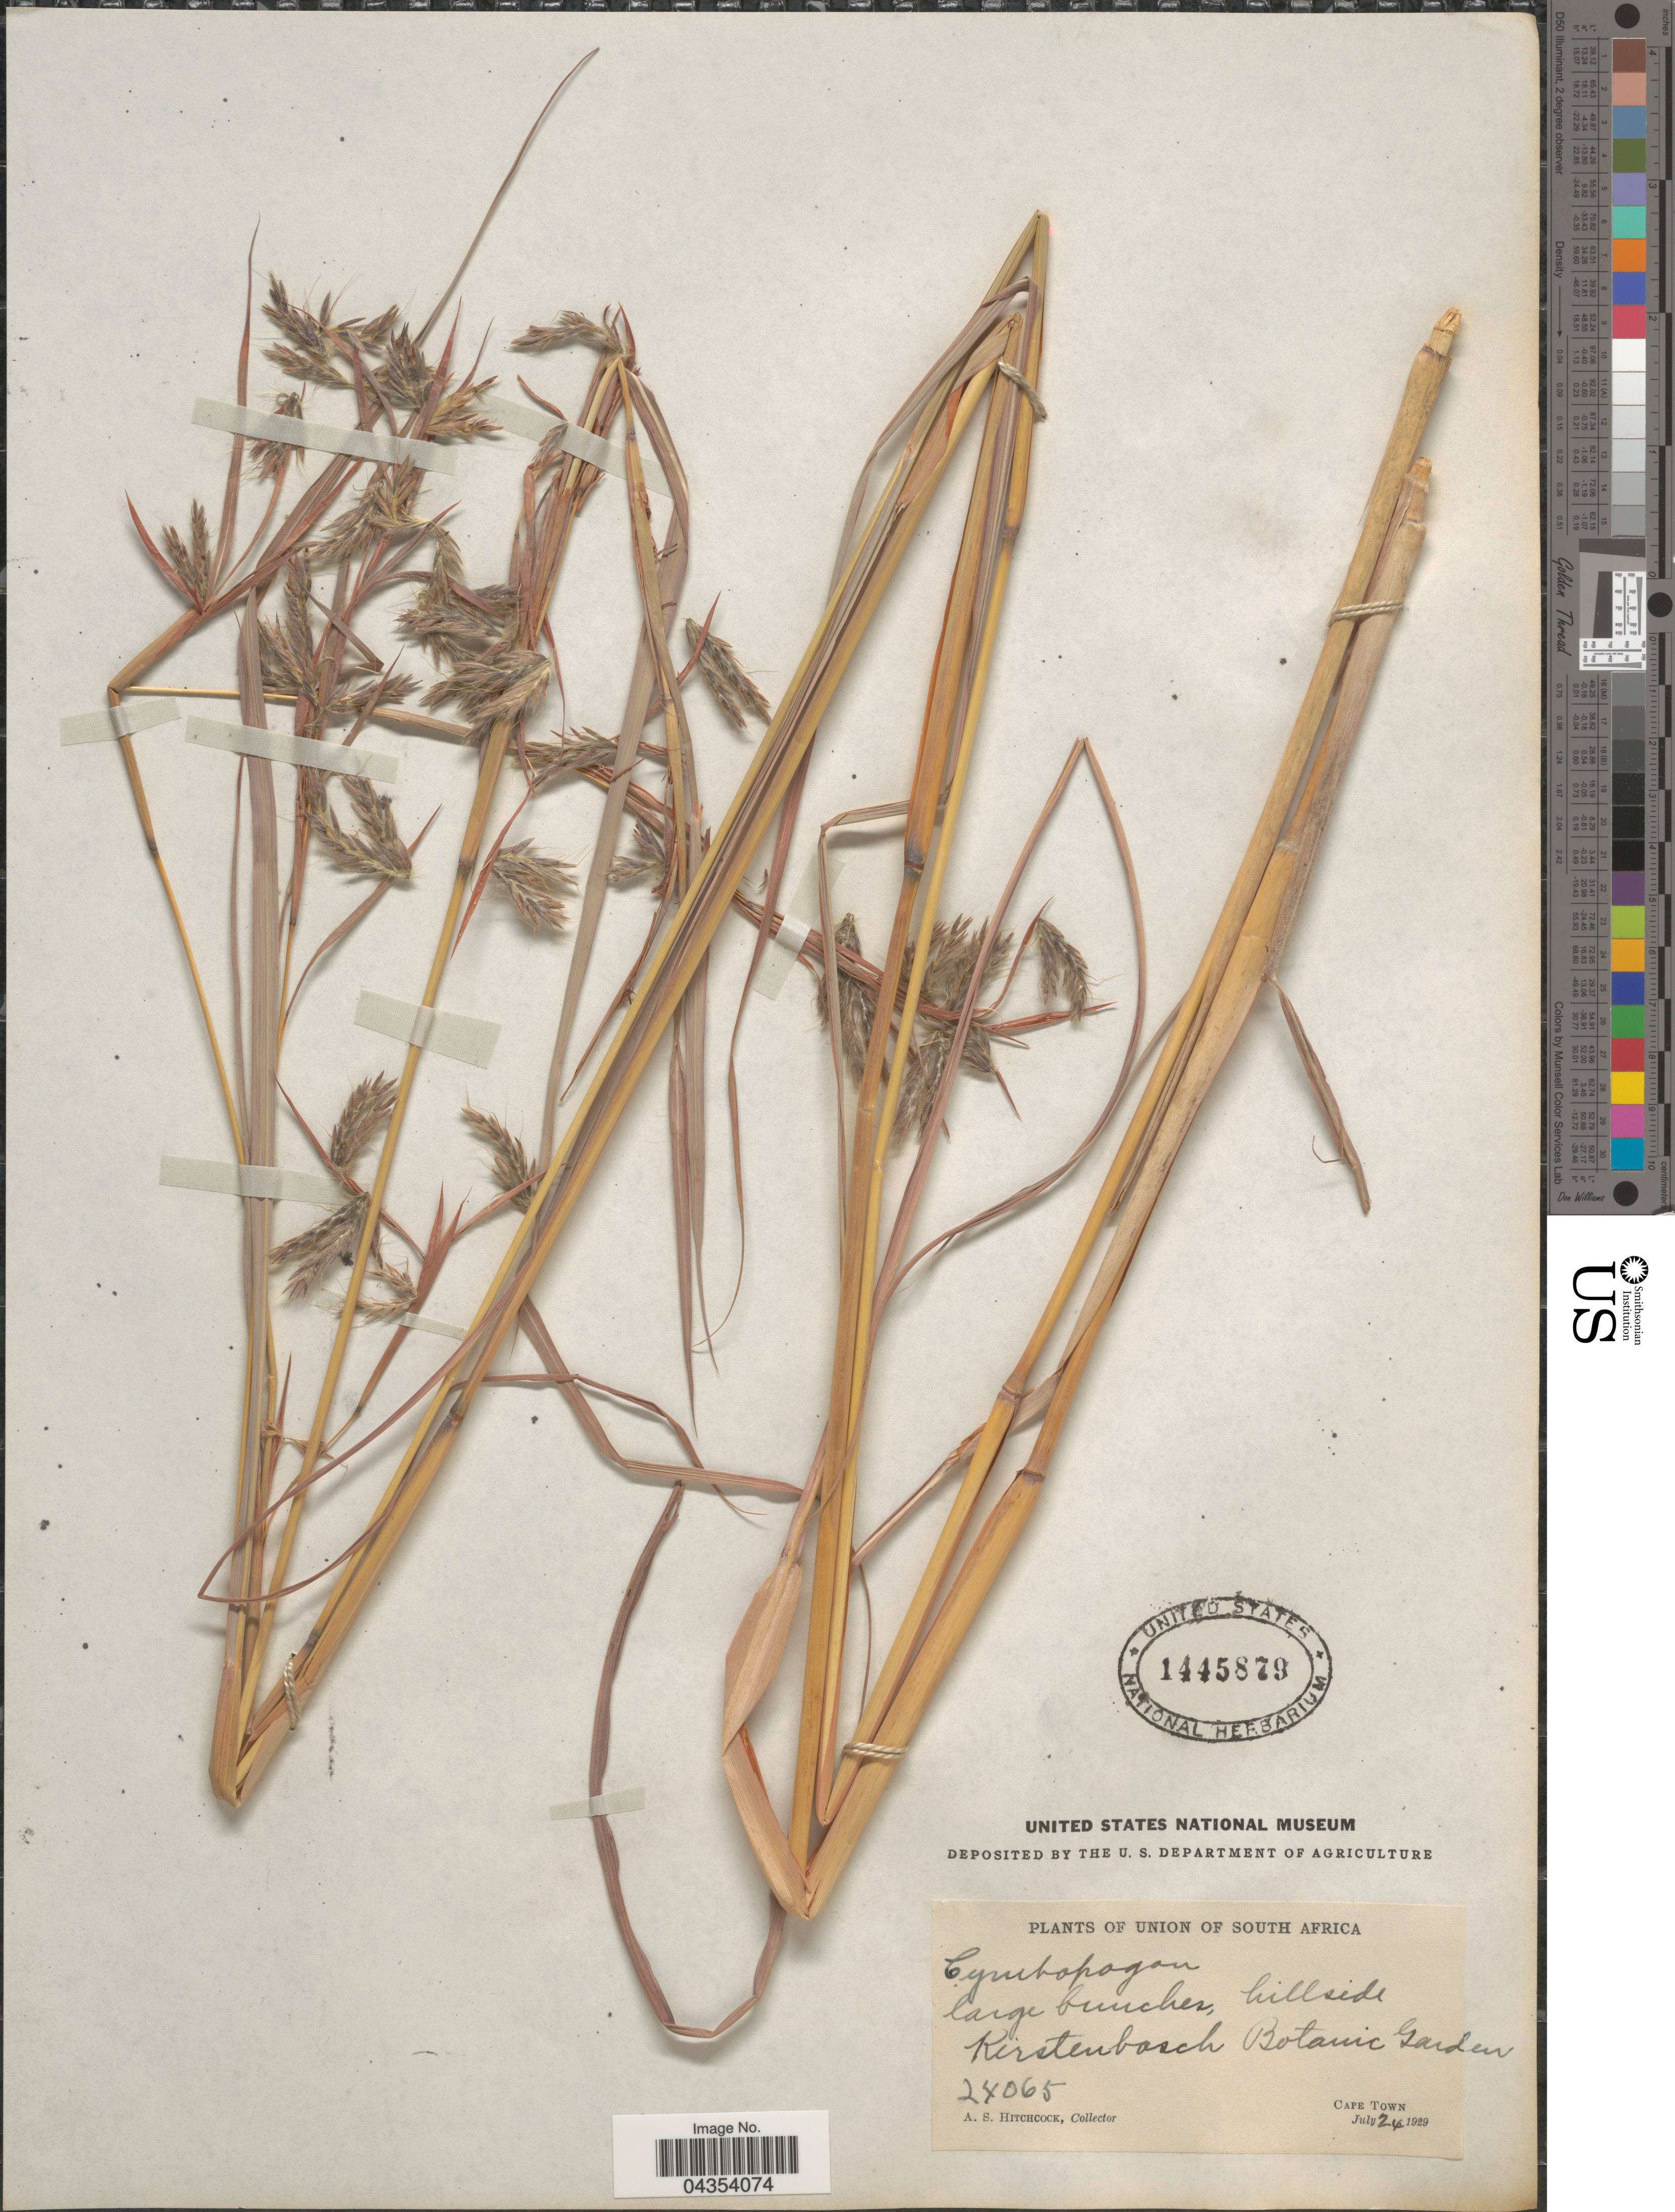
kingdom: Plantae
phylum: Tracheophyta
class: Liliopsida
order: Poales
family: Poaceae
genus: Hyparrhenia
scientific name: Hyparrhenia sp.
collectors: A. S. Hitchcock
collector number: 24065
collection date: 1929-07-24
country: South Africa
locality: Union of South Africa. Kirstenbosch Botanic Garden. Cape Town.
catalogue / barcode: US 1445879